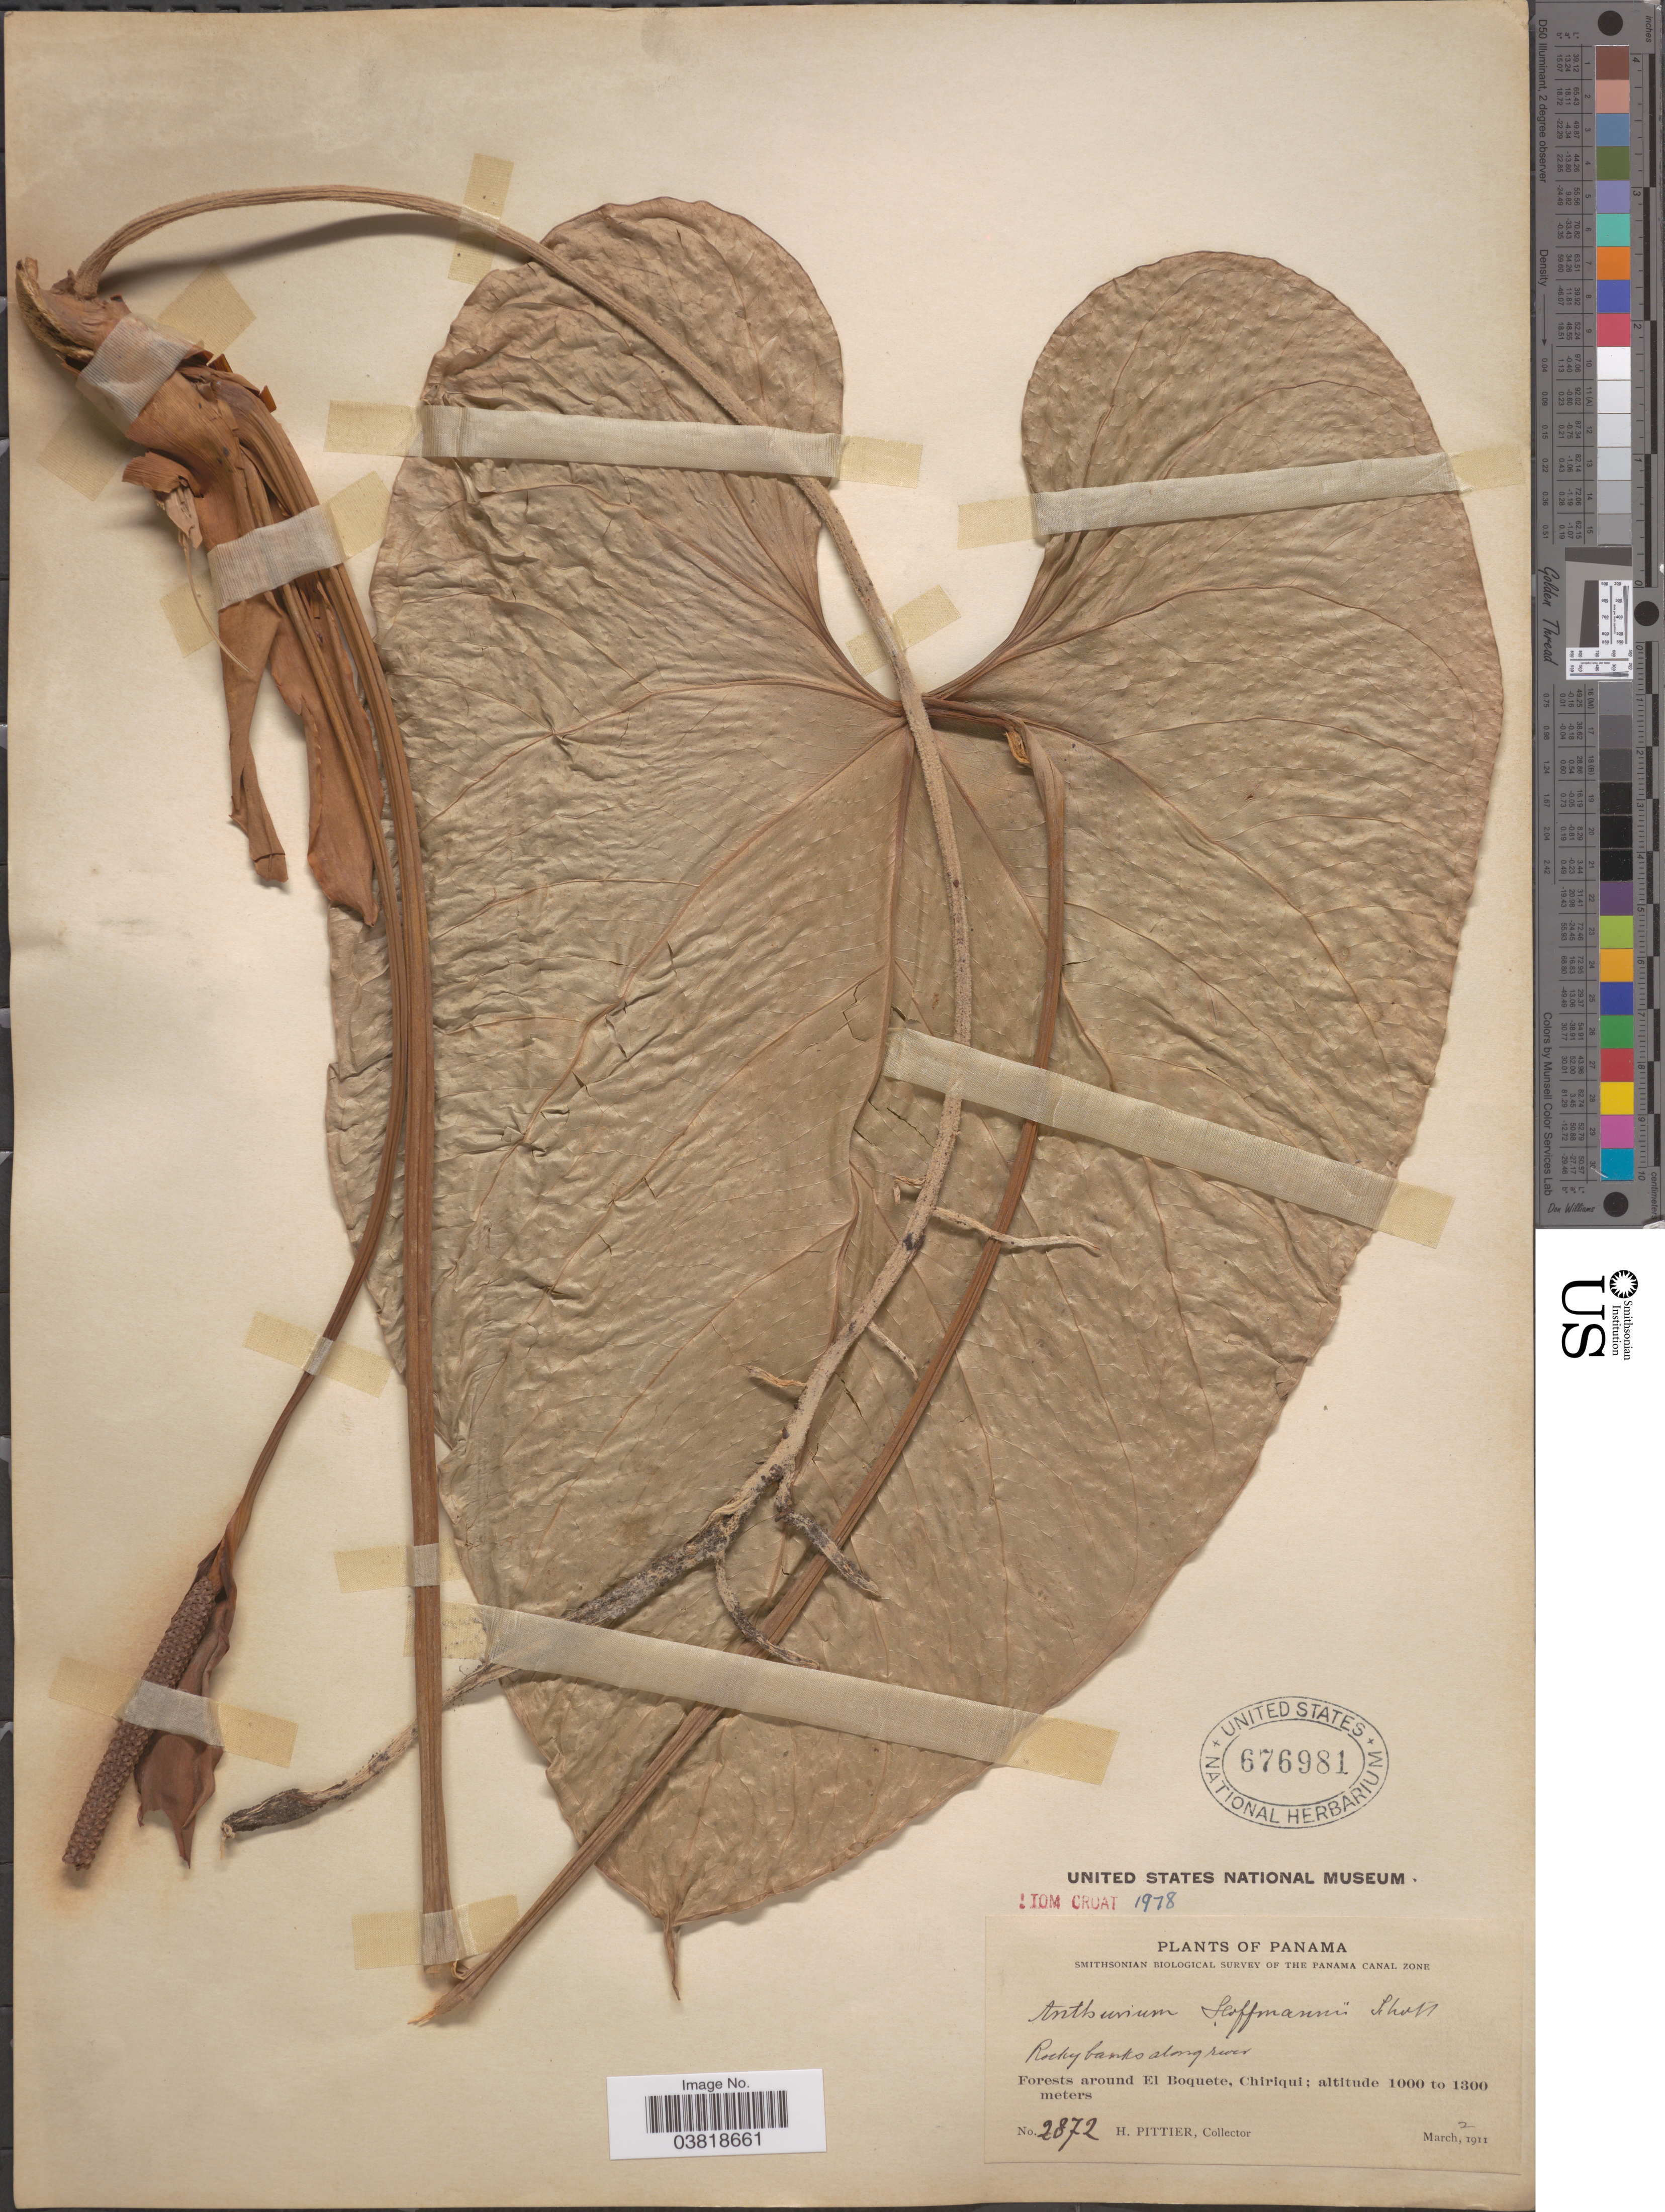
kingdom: Plantae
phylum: Tracheophyta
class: Liliopsida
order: Alismatales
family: Araceae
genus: Anthurium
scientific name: Anthurium hoffmanni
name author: Schott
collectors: H. F. Pittier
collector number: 2872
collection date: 1911-03-02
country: Panama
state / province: Chiriqui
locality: Panama Canal Zone. Rocky banks along river. Forests around El Boquete, Chiriqui.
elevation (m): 1000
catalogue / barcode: US 676981